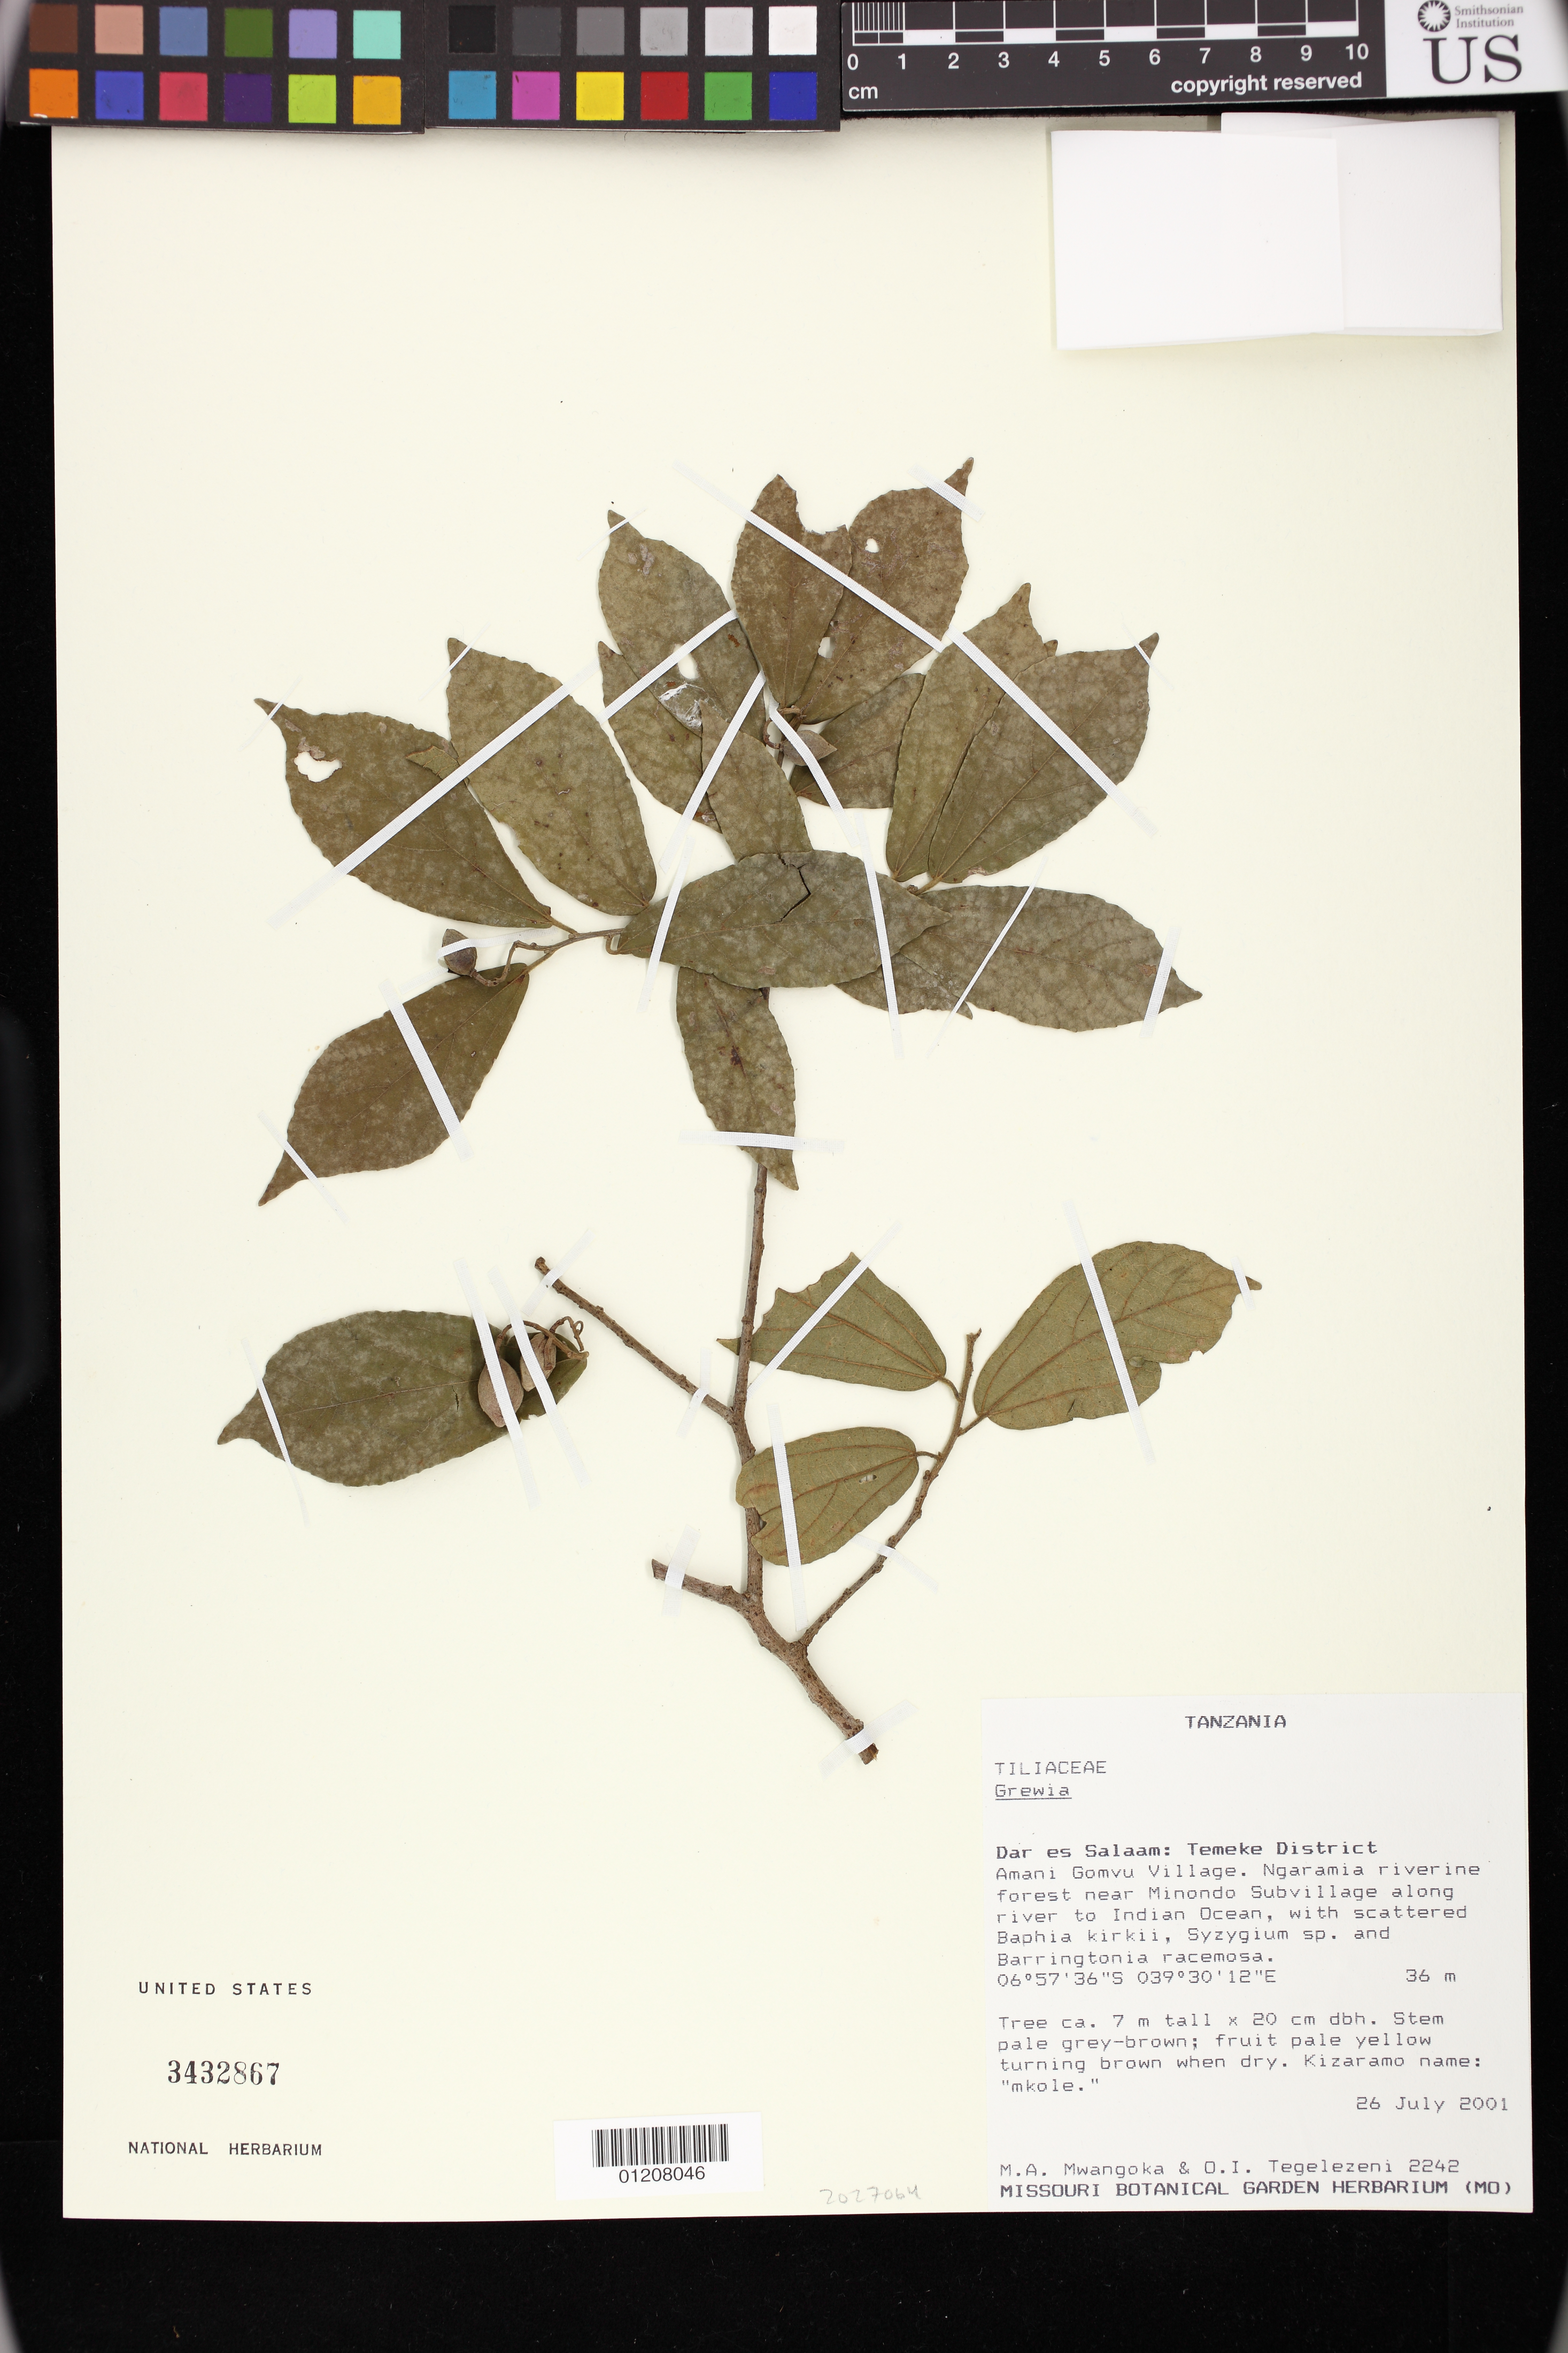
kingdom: Plantae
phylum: Tracheophyta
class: Magnoliopsida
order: Malvales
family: Malvaceae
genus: Microcos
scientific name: Microcos conocarpa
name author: Burret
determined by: Dorr, L. J., (BOT), Smithsonian Institution - National Museum of Natural History (UNITED STATES)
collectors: M. A. Mwangoka & O. Tegelezeni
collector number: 2242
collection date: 2001-07-26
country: Tanzania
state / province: Dar es Salaam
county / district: Temeke District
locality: Amani Gomvu Village. Ngaramia riverine forest near Minondo Subvillage along river to Indian Ocean.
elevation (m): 36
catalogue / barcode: US 3432867